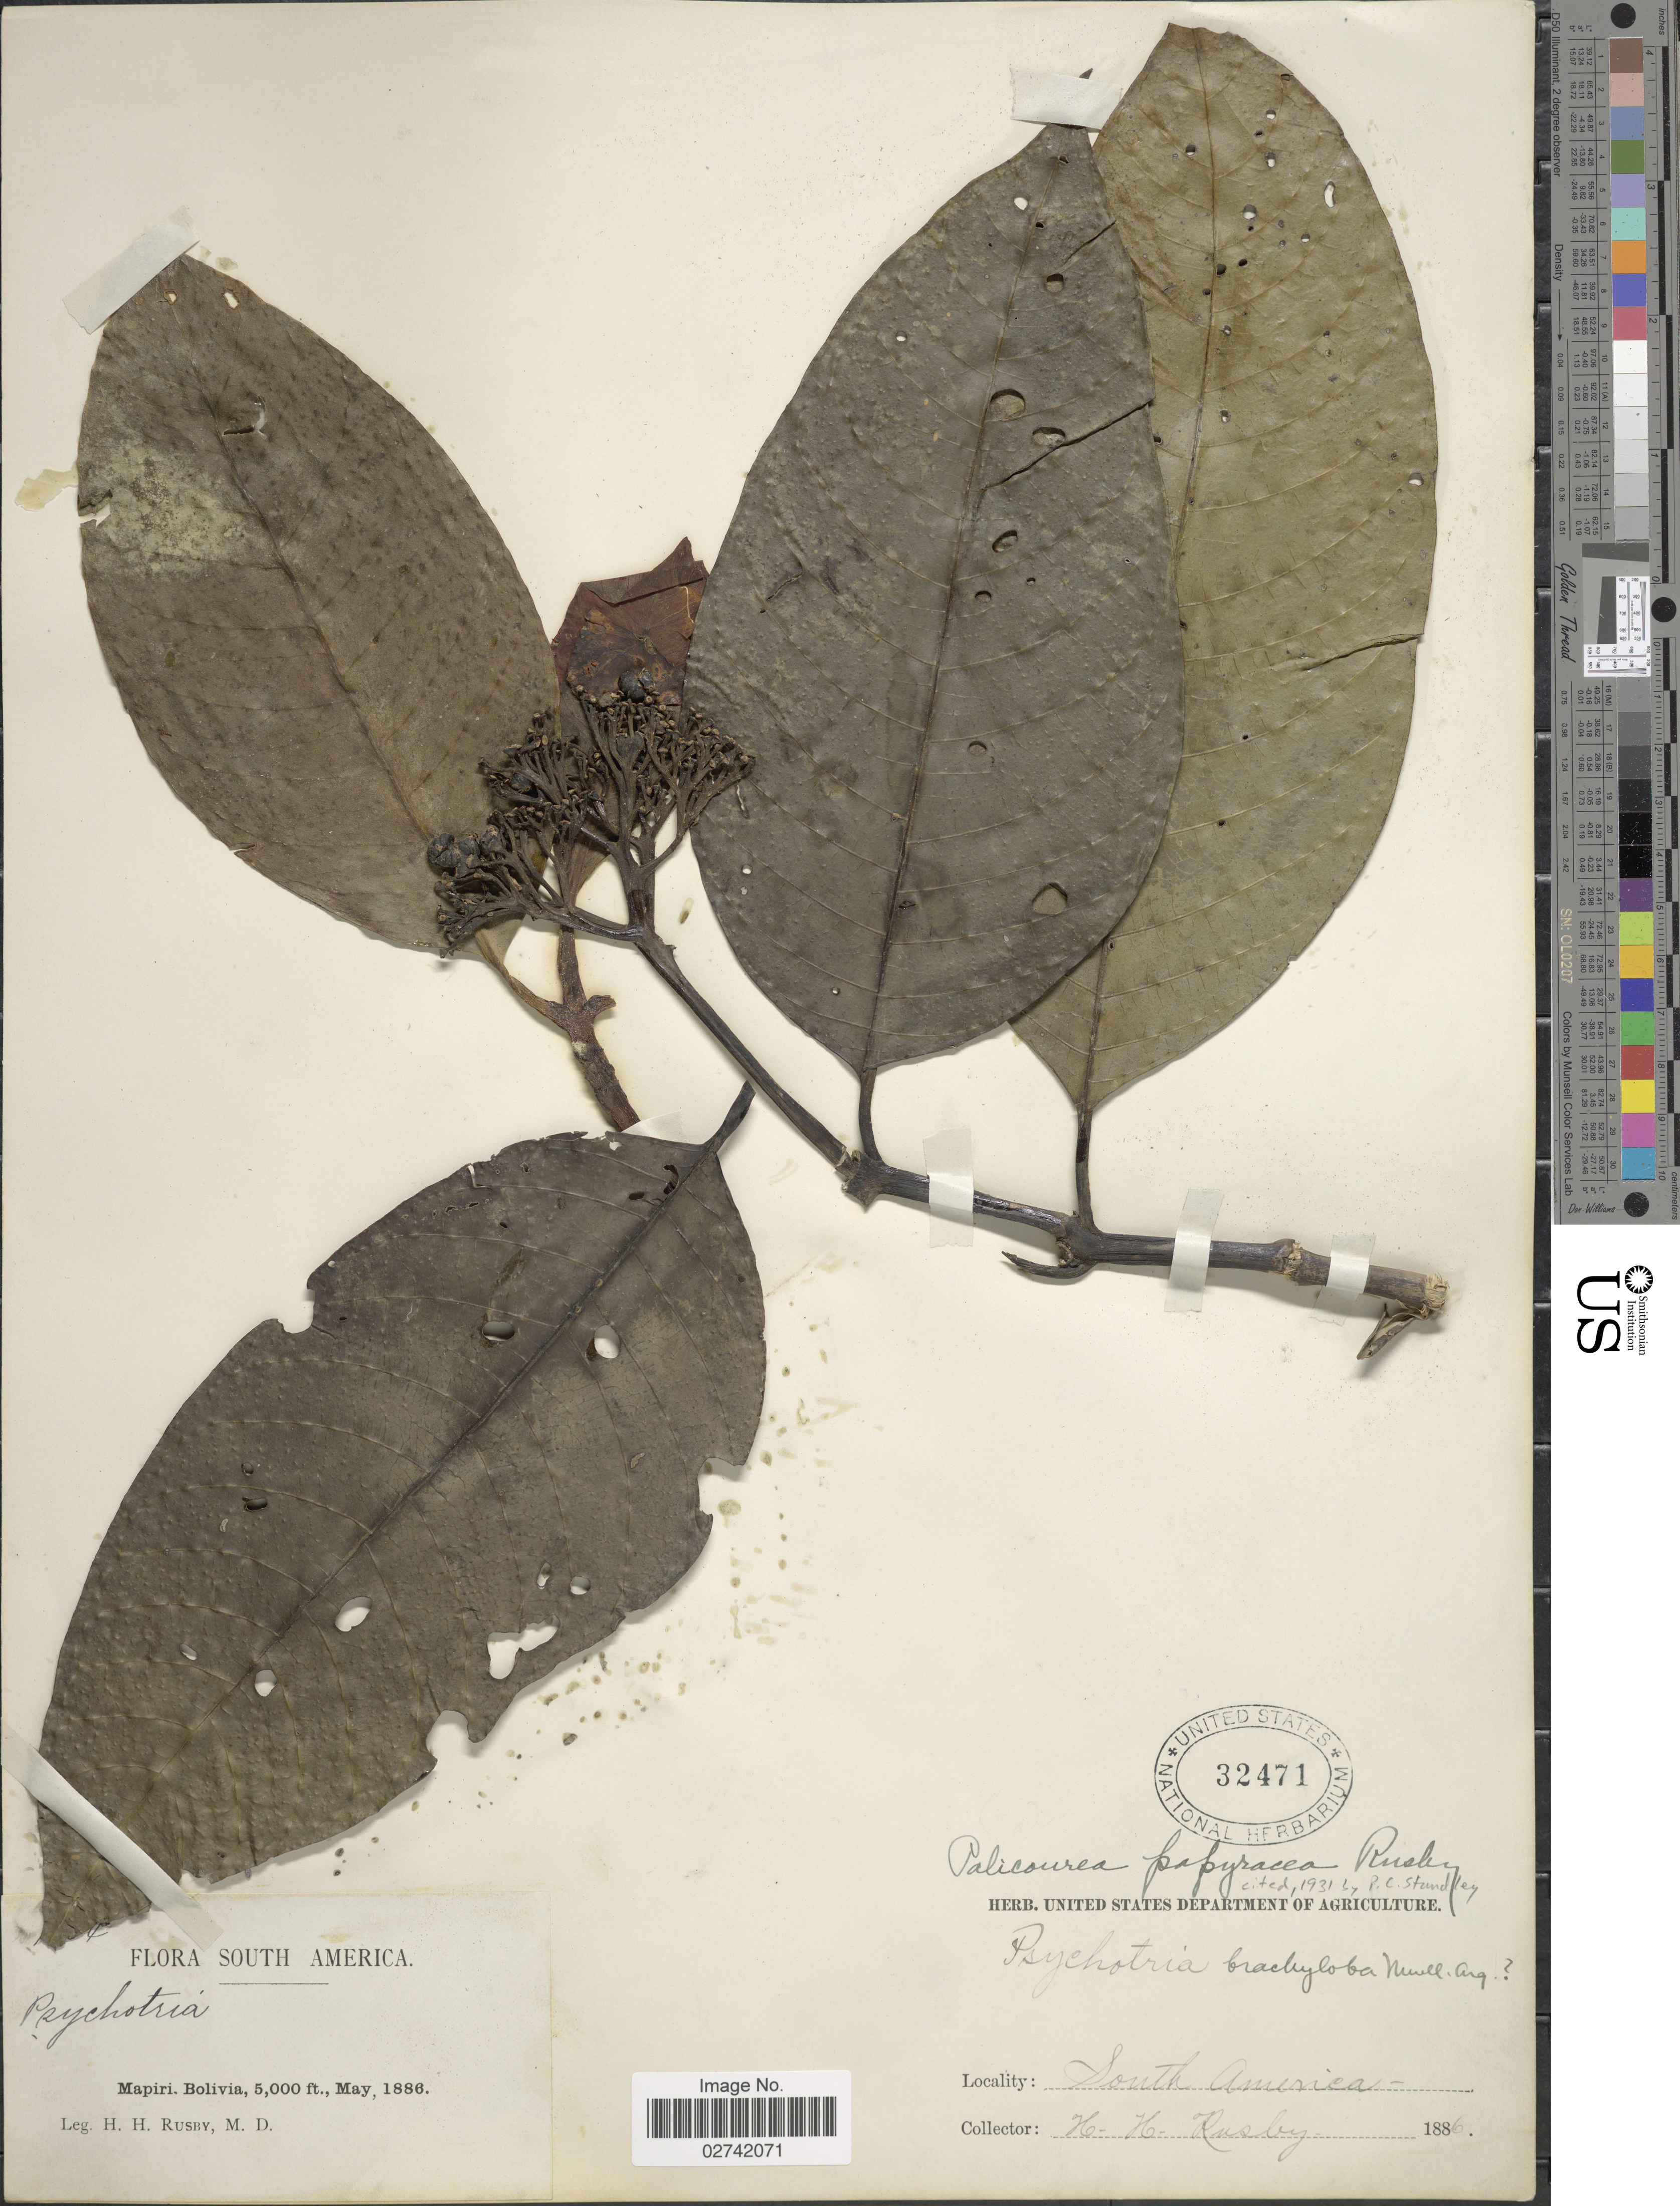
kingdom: Plantae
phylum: Tracheophyta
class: Magnoliopsida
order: Gentianales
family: Rubiaceae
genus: Palicourea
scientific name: Palicourea papyracea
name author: Rusby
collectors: H. H. Rusby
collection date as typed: May, 1886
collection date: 1886-05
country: Bolivia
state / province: La Páz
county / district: Larecaja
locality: Mapiri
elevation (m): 1524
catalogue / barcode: US 32471